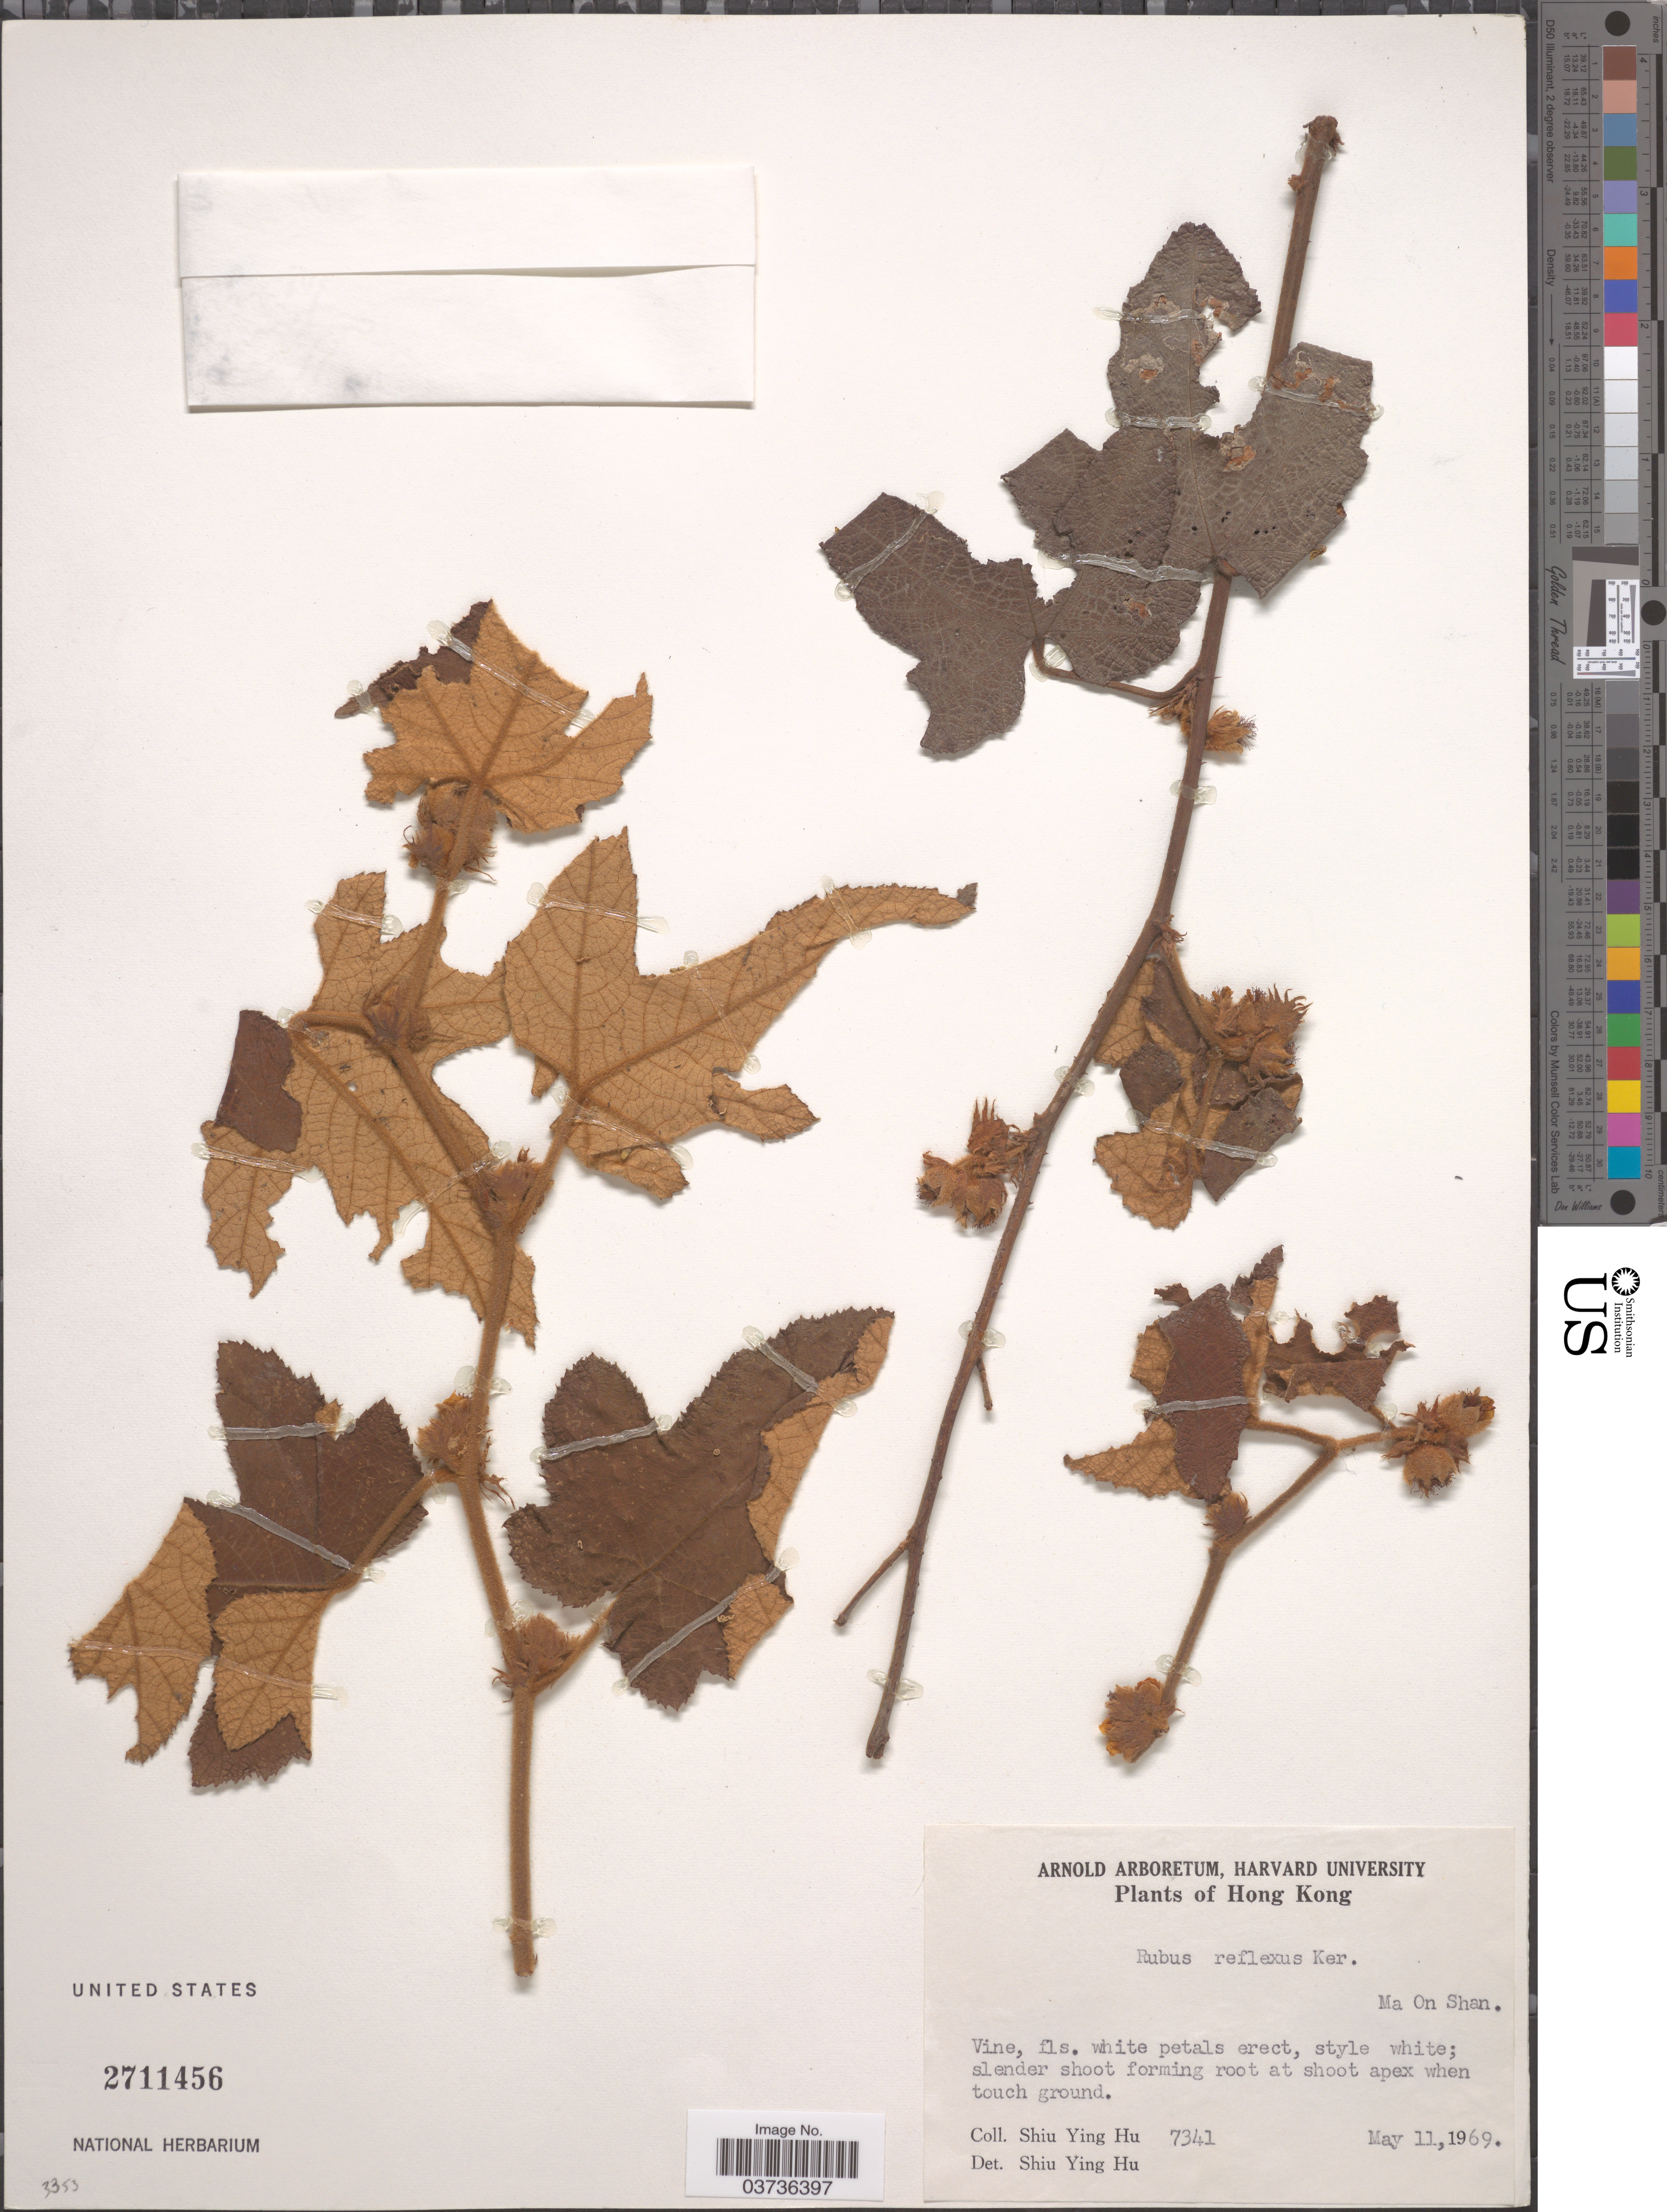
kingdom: Plantae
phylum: Tracheophyta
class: Magnoliopsida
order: Rosales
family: Rosaceae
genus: Rubus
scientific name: Rubus reflexus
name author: Ker Gawl.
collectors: S. Y. Hu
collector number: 7341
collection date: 1969-05-11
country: China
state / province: Hong Kong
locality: Ma On Shan.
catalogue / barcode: US 2711456